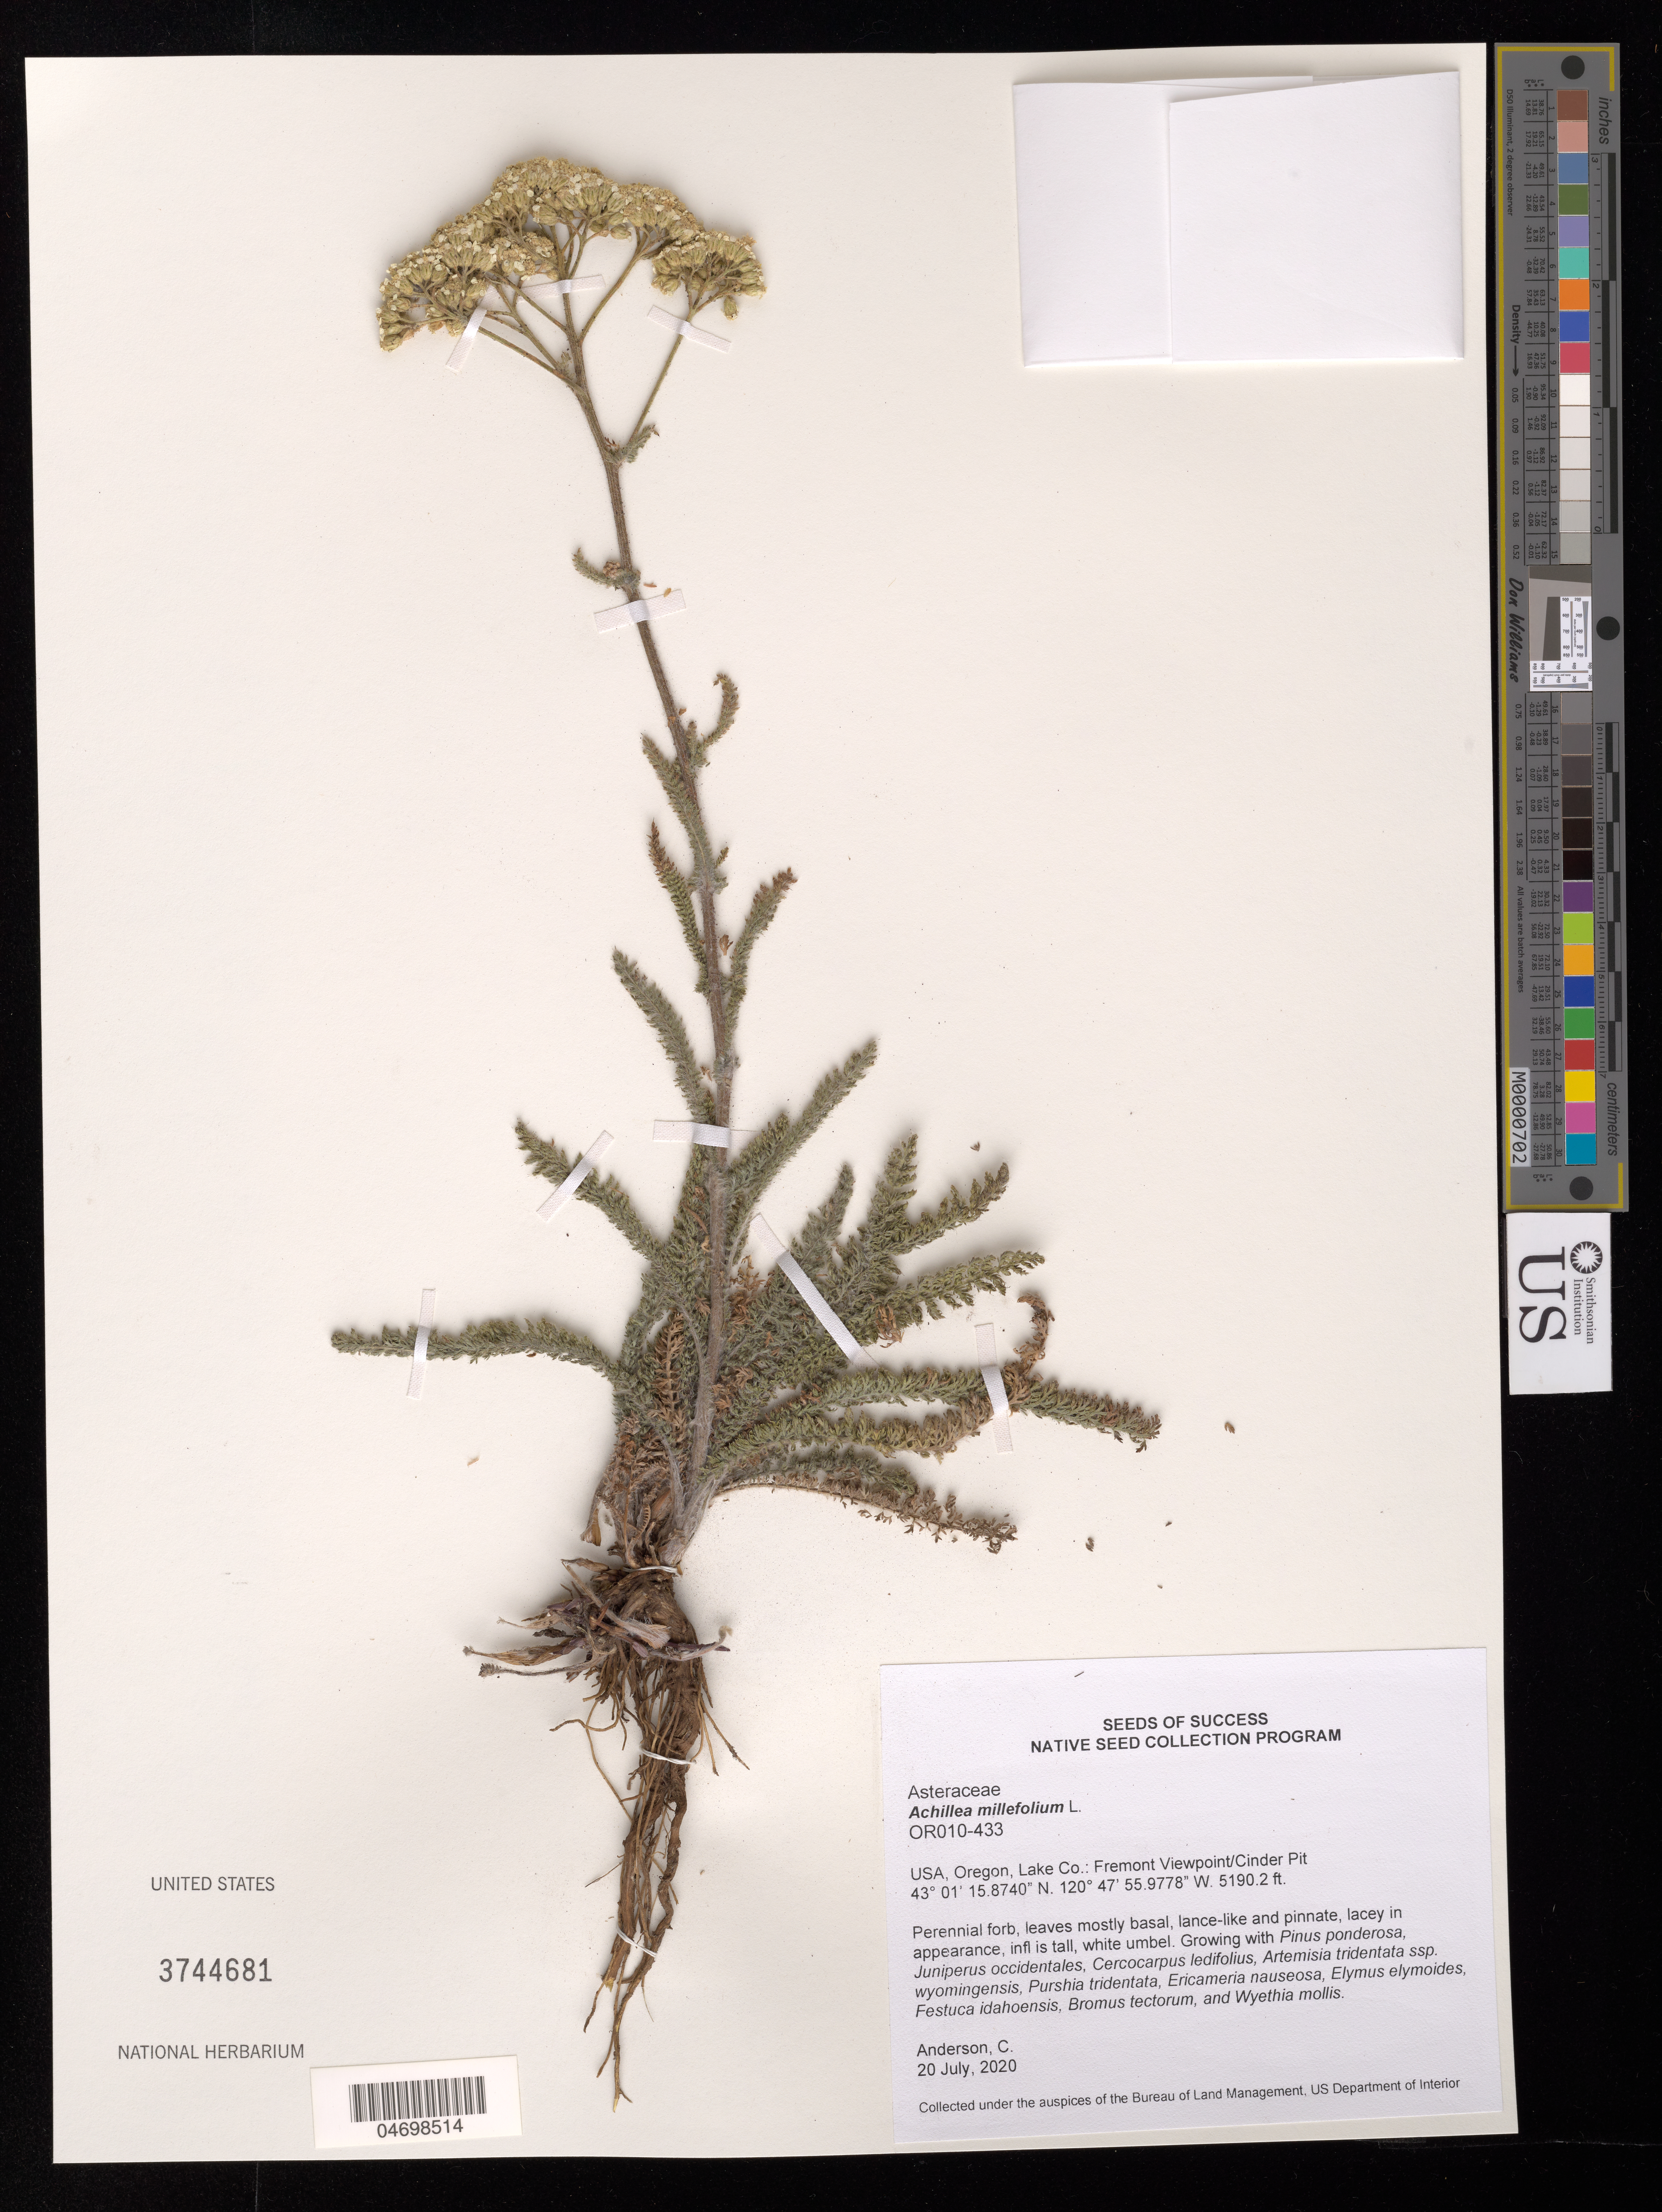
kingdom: Plantae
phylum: Tracheophyta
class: Magnoliopsida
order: Asterales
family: Asteraceae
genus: Achillea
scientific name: Achillea millefolium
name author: L.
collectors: C. Anderson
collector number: OR010-433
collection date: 2020-07-20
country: United States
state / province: Oregon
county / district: Lake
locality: Fremont Viewpoint/Cinder Pit.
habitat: With Pinus pondurosa, Juniperus occidentales, Purshia tridentata, etc.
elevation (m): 1582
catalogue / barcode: US 3744681